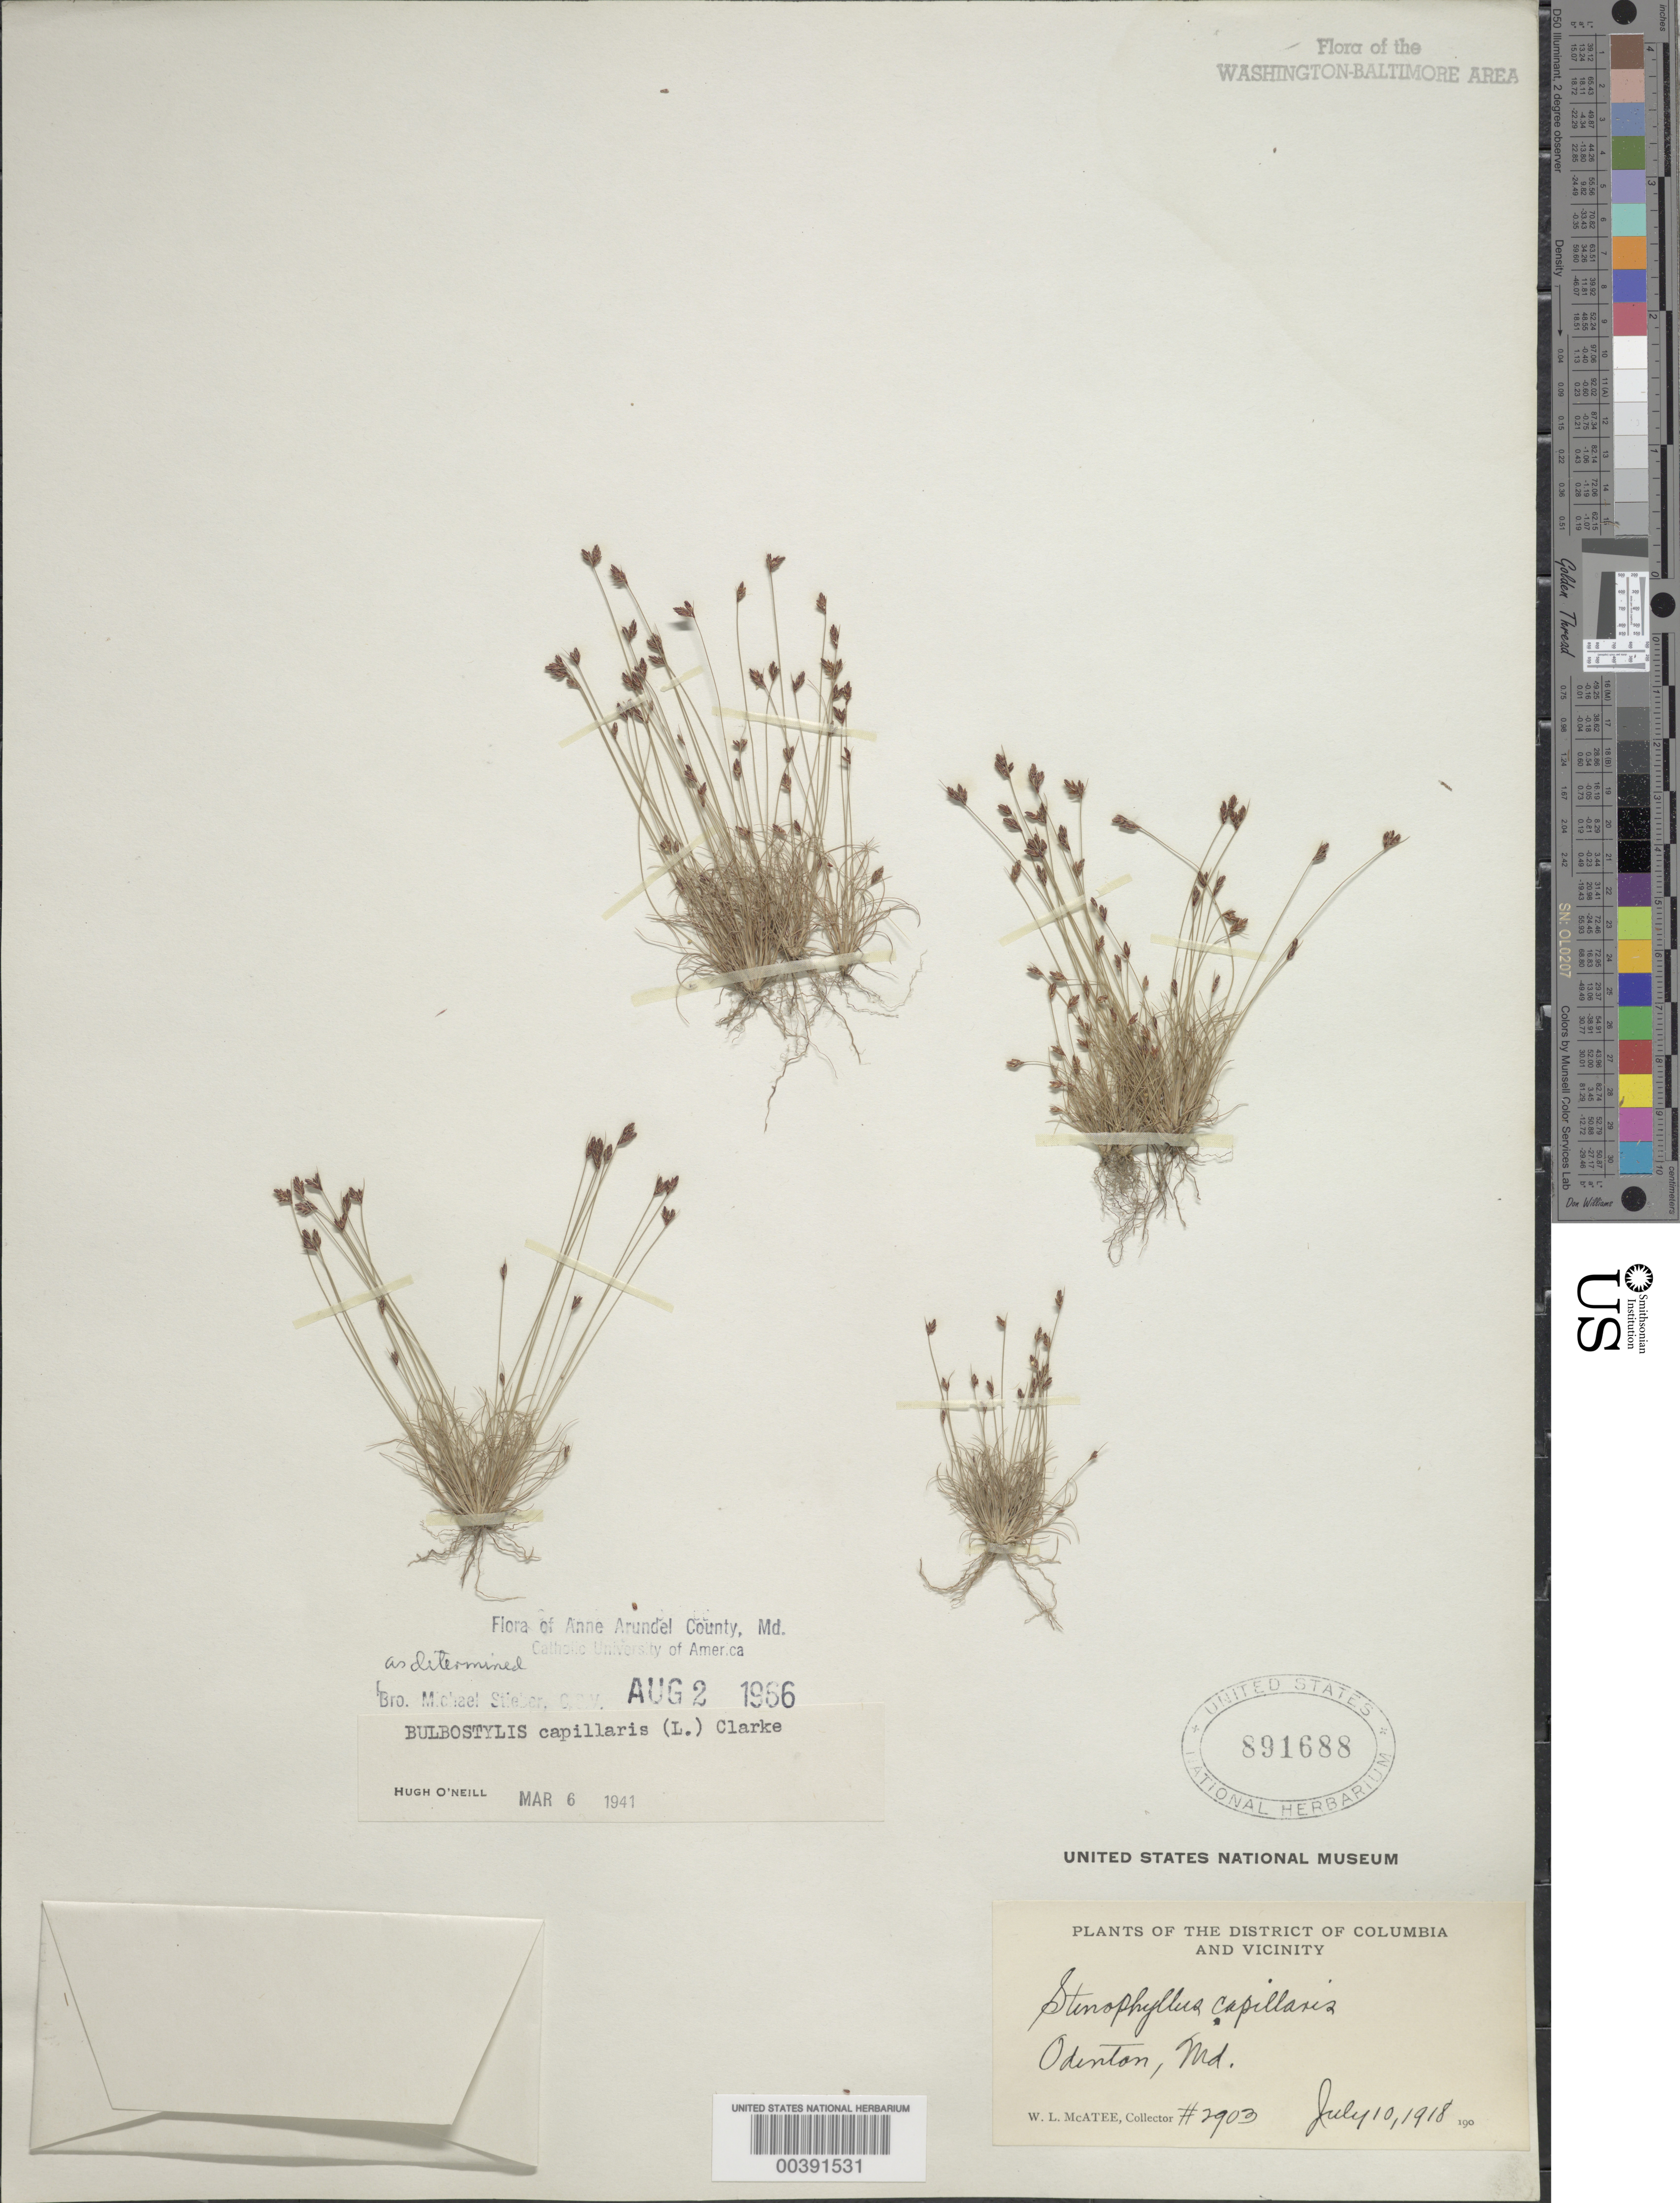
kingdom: Plantae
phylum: Tracheophyta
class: Liliopsida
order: Poales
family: Cyperaceae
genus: Bulbostylis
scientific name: Bulbostylis capillaris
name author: (L.) Kunth ex C.B. Clarke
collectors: W. McAtee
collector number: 2903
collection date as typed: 10 Jul 1918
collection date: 1918-07-10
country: United States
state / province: Maryland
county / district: Anne Arundel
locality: Odenton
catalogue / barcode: US 891688